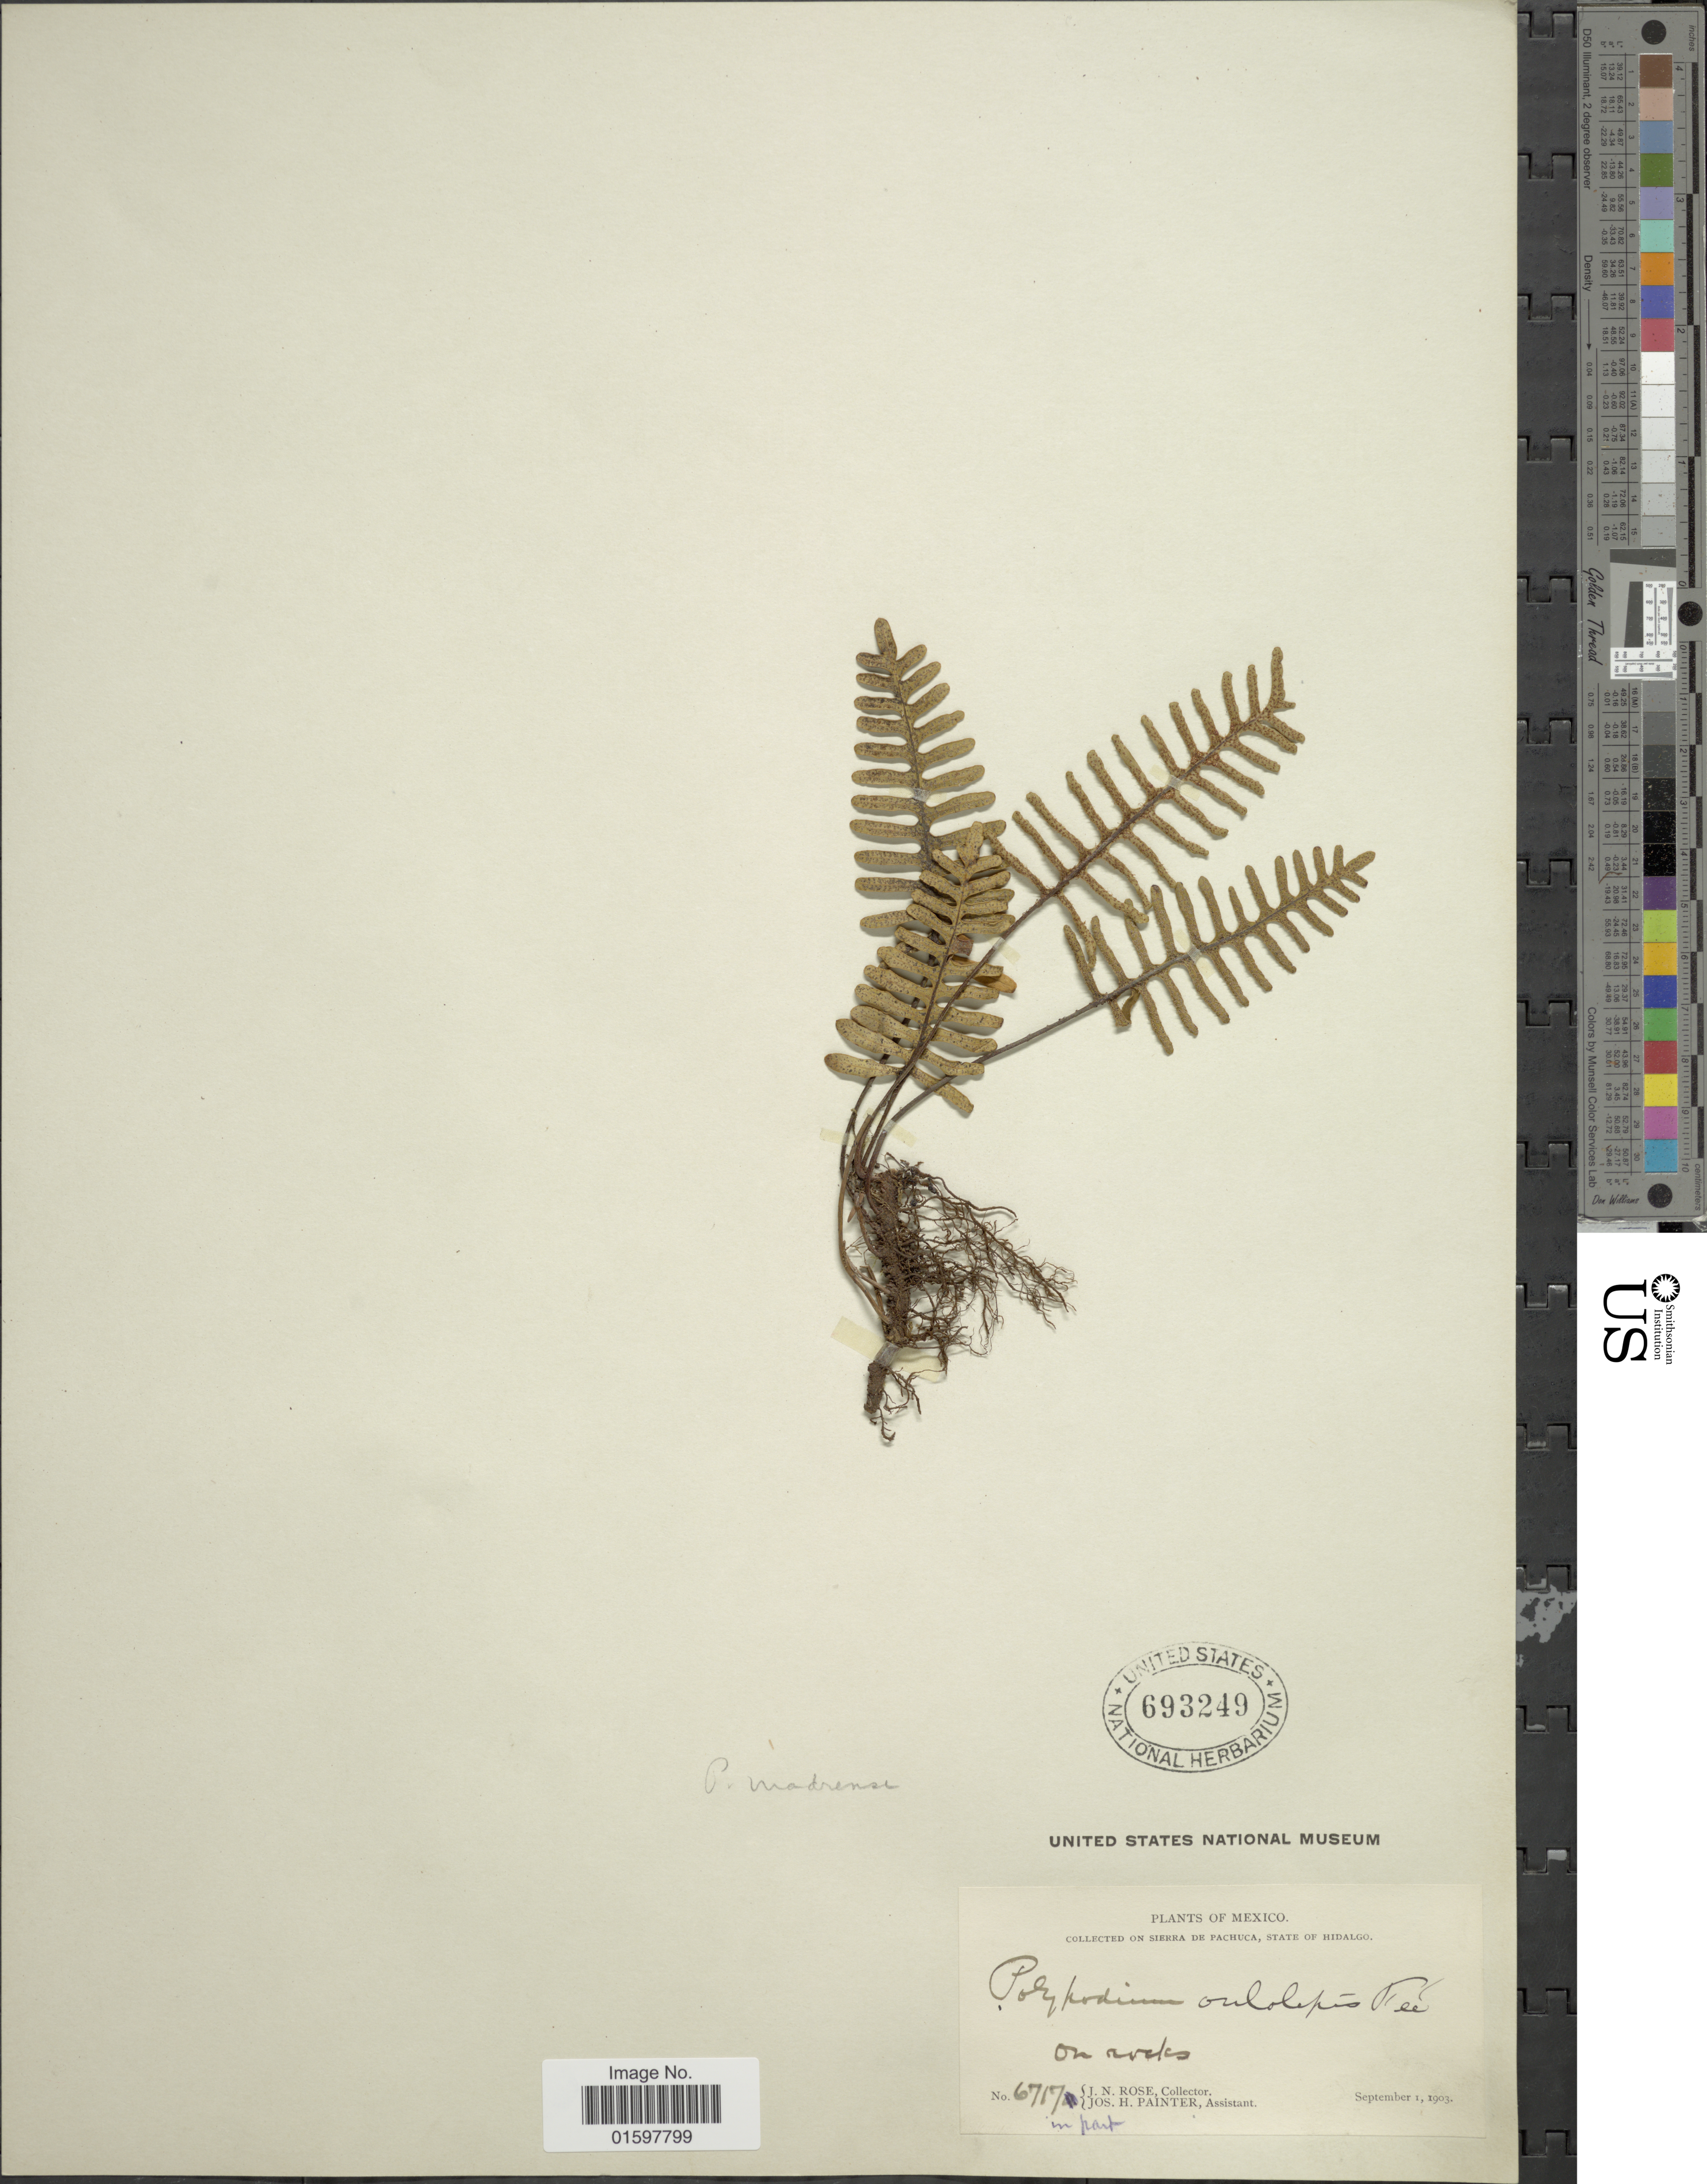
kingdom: Plantae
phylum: Tracheophyta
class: Polypodiopsida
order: Polypodiales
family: Polypodiaceae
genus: Pleopeltis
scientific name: Pleopeltis madrense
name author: (J. Sm.) A.R. Sm. & Tejero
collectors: J. N. Rose & J. H. Painter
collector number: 6717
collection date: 1903-09-01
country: Mexico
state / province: Hidalgo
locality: Sierra de Pacucha.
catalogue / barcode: US 693249